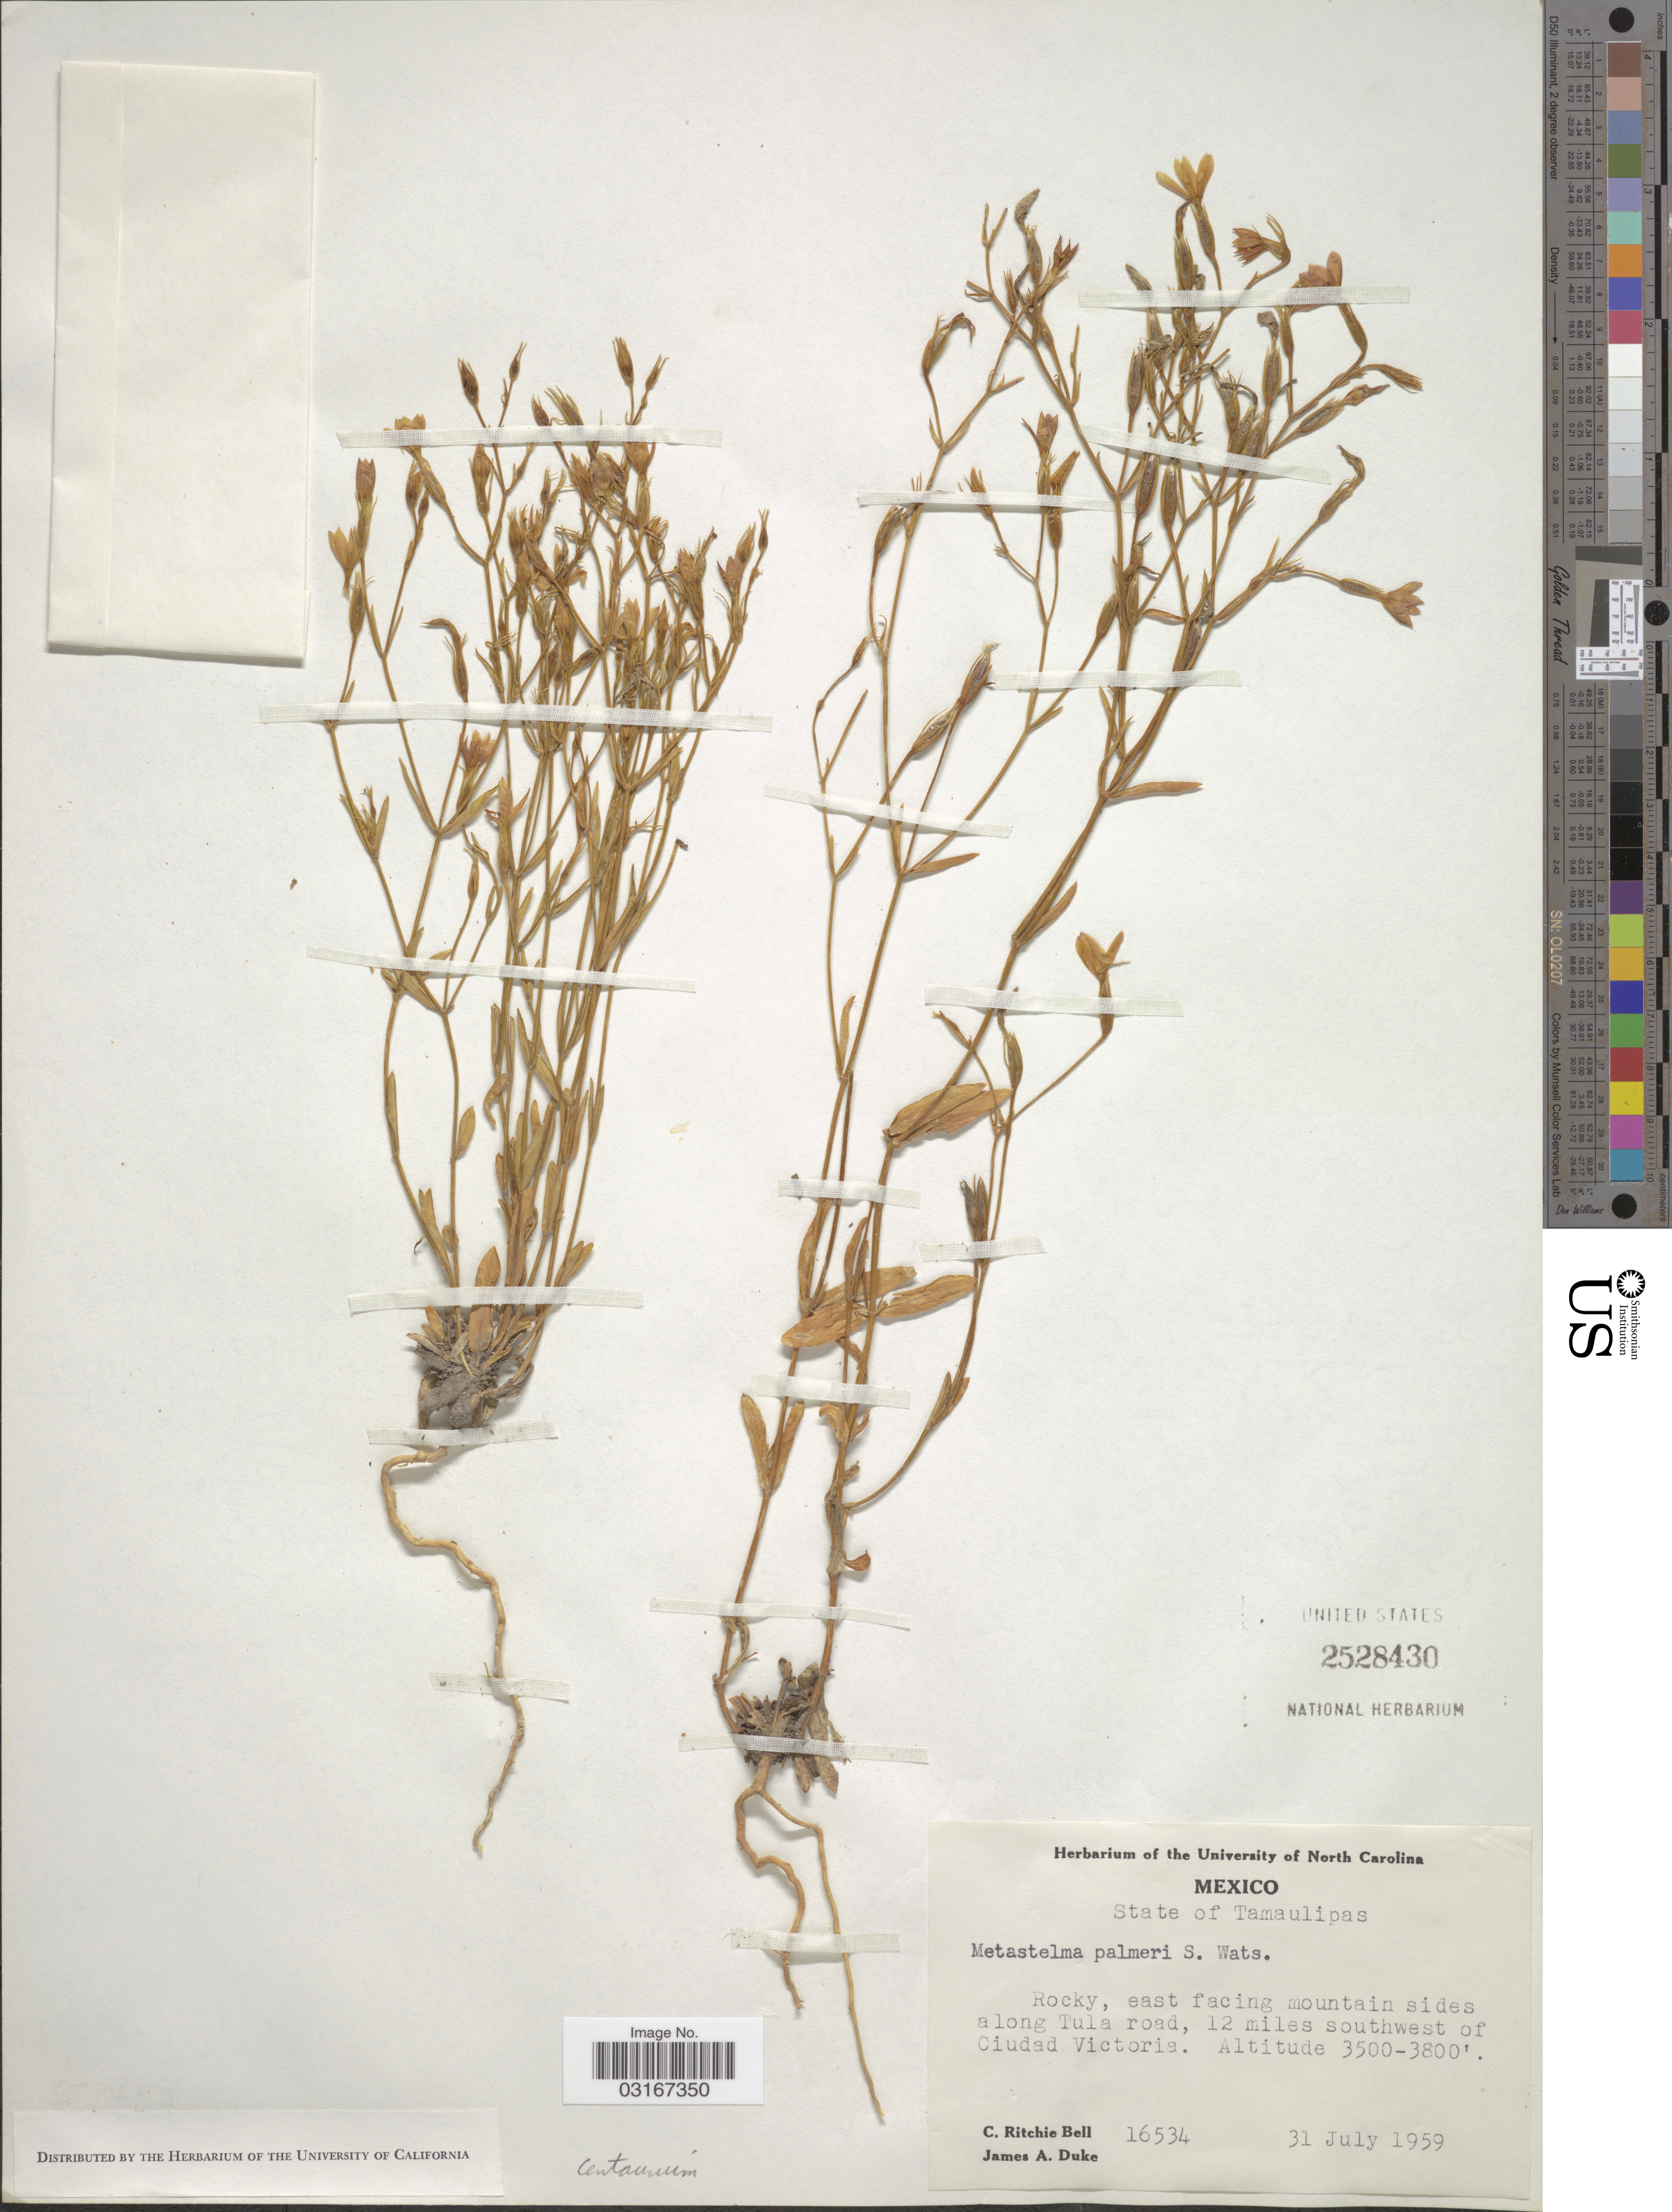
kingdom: Plantae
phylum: Tracheophyta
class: Magnoliopsida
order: Gentianales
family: Gentianaceae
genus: Centaurium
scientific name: Centaurium sp.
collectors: C. R. Bell & J. A. Duke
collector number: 16534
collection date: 1959-07-31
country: Mexico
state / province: Tamaulipas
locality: Rocky, east facing mountain sides along Tula road, 12 miles southwest of Ciudad Victoria.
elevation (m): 3500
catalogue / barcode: US 2528430